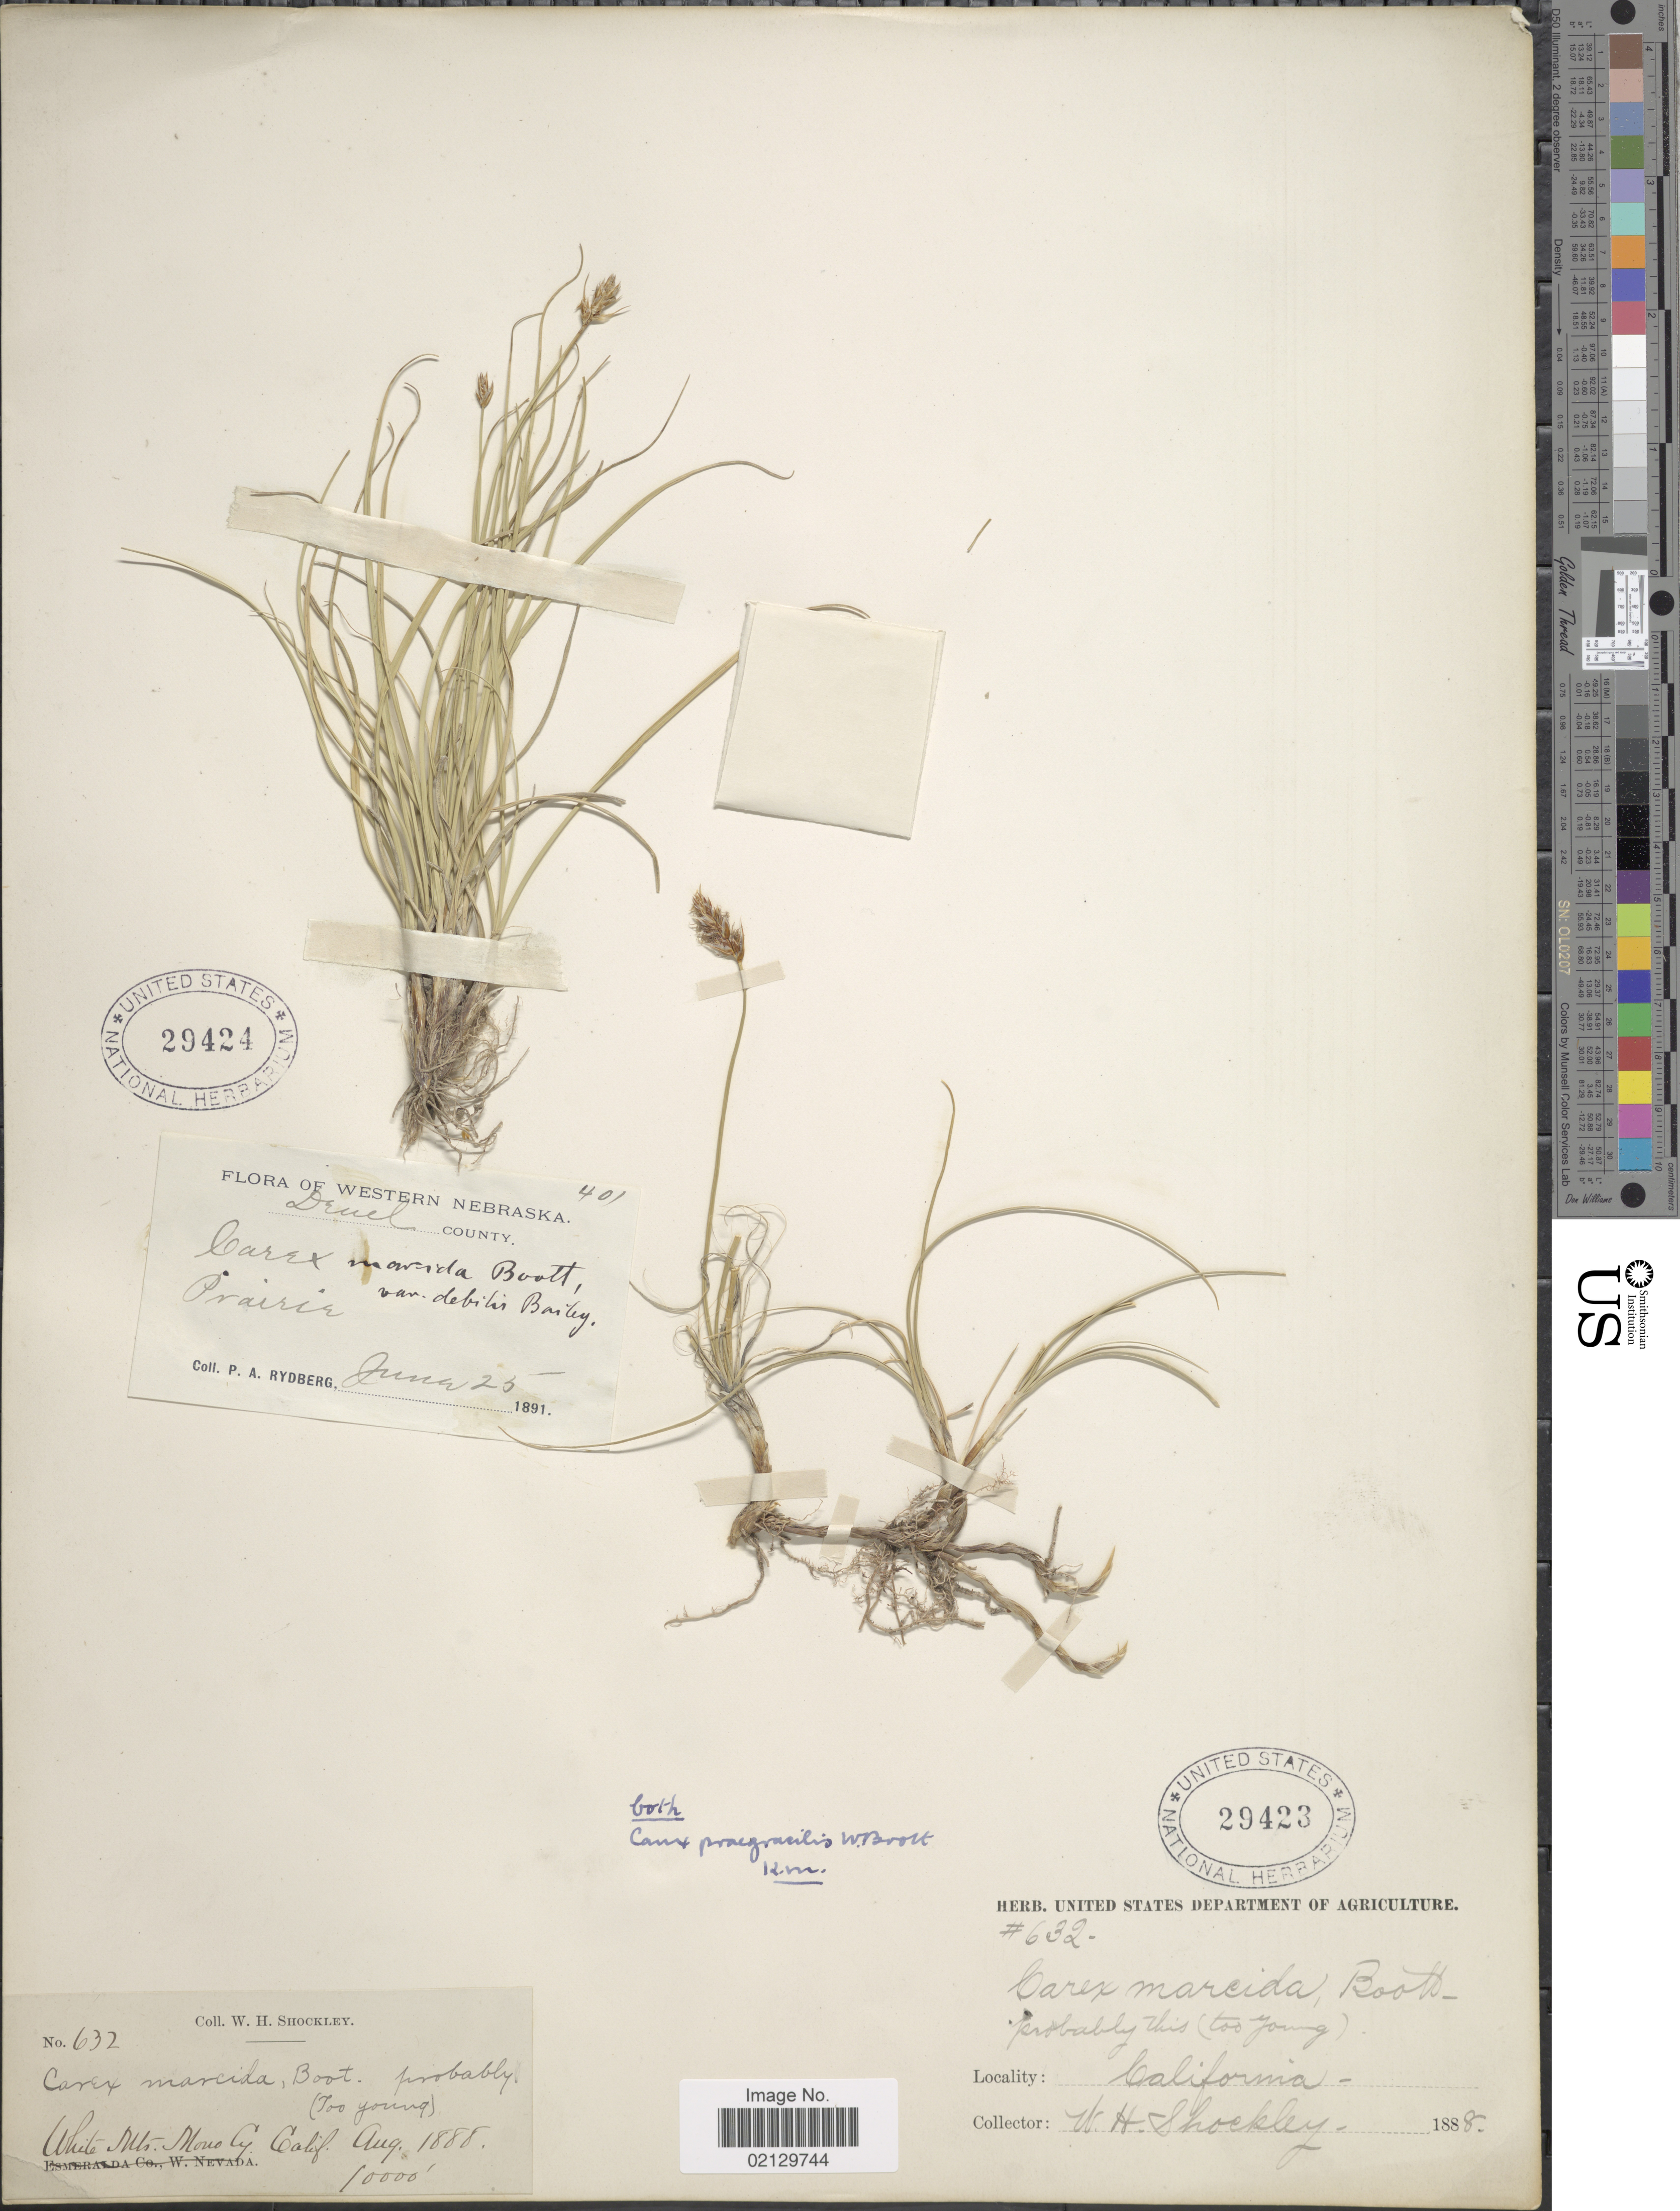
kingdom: Plantae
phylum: Tracheophyta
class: Liliopsida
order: Poales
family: Cyperaceae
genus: Carex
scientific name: Carex praegracilis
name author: W. Boott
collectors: W. Shockley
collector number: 632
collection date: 1888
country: United States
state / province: California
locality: California. White Mts. Mono Cy. Calif.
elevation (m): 3048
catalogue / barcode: US 29423